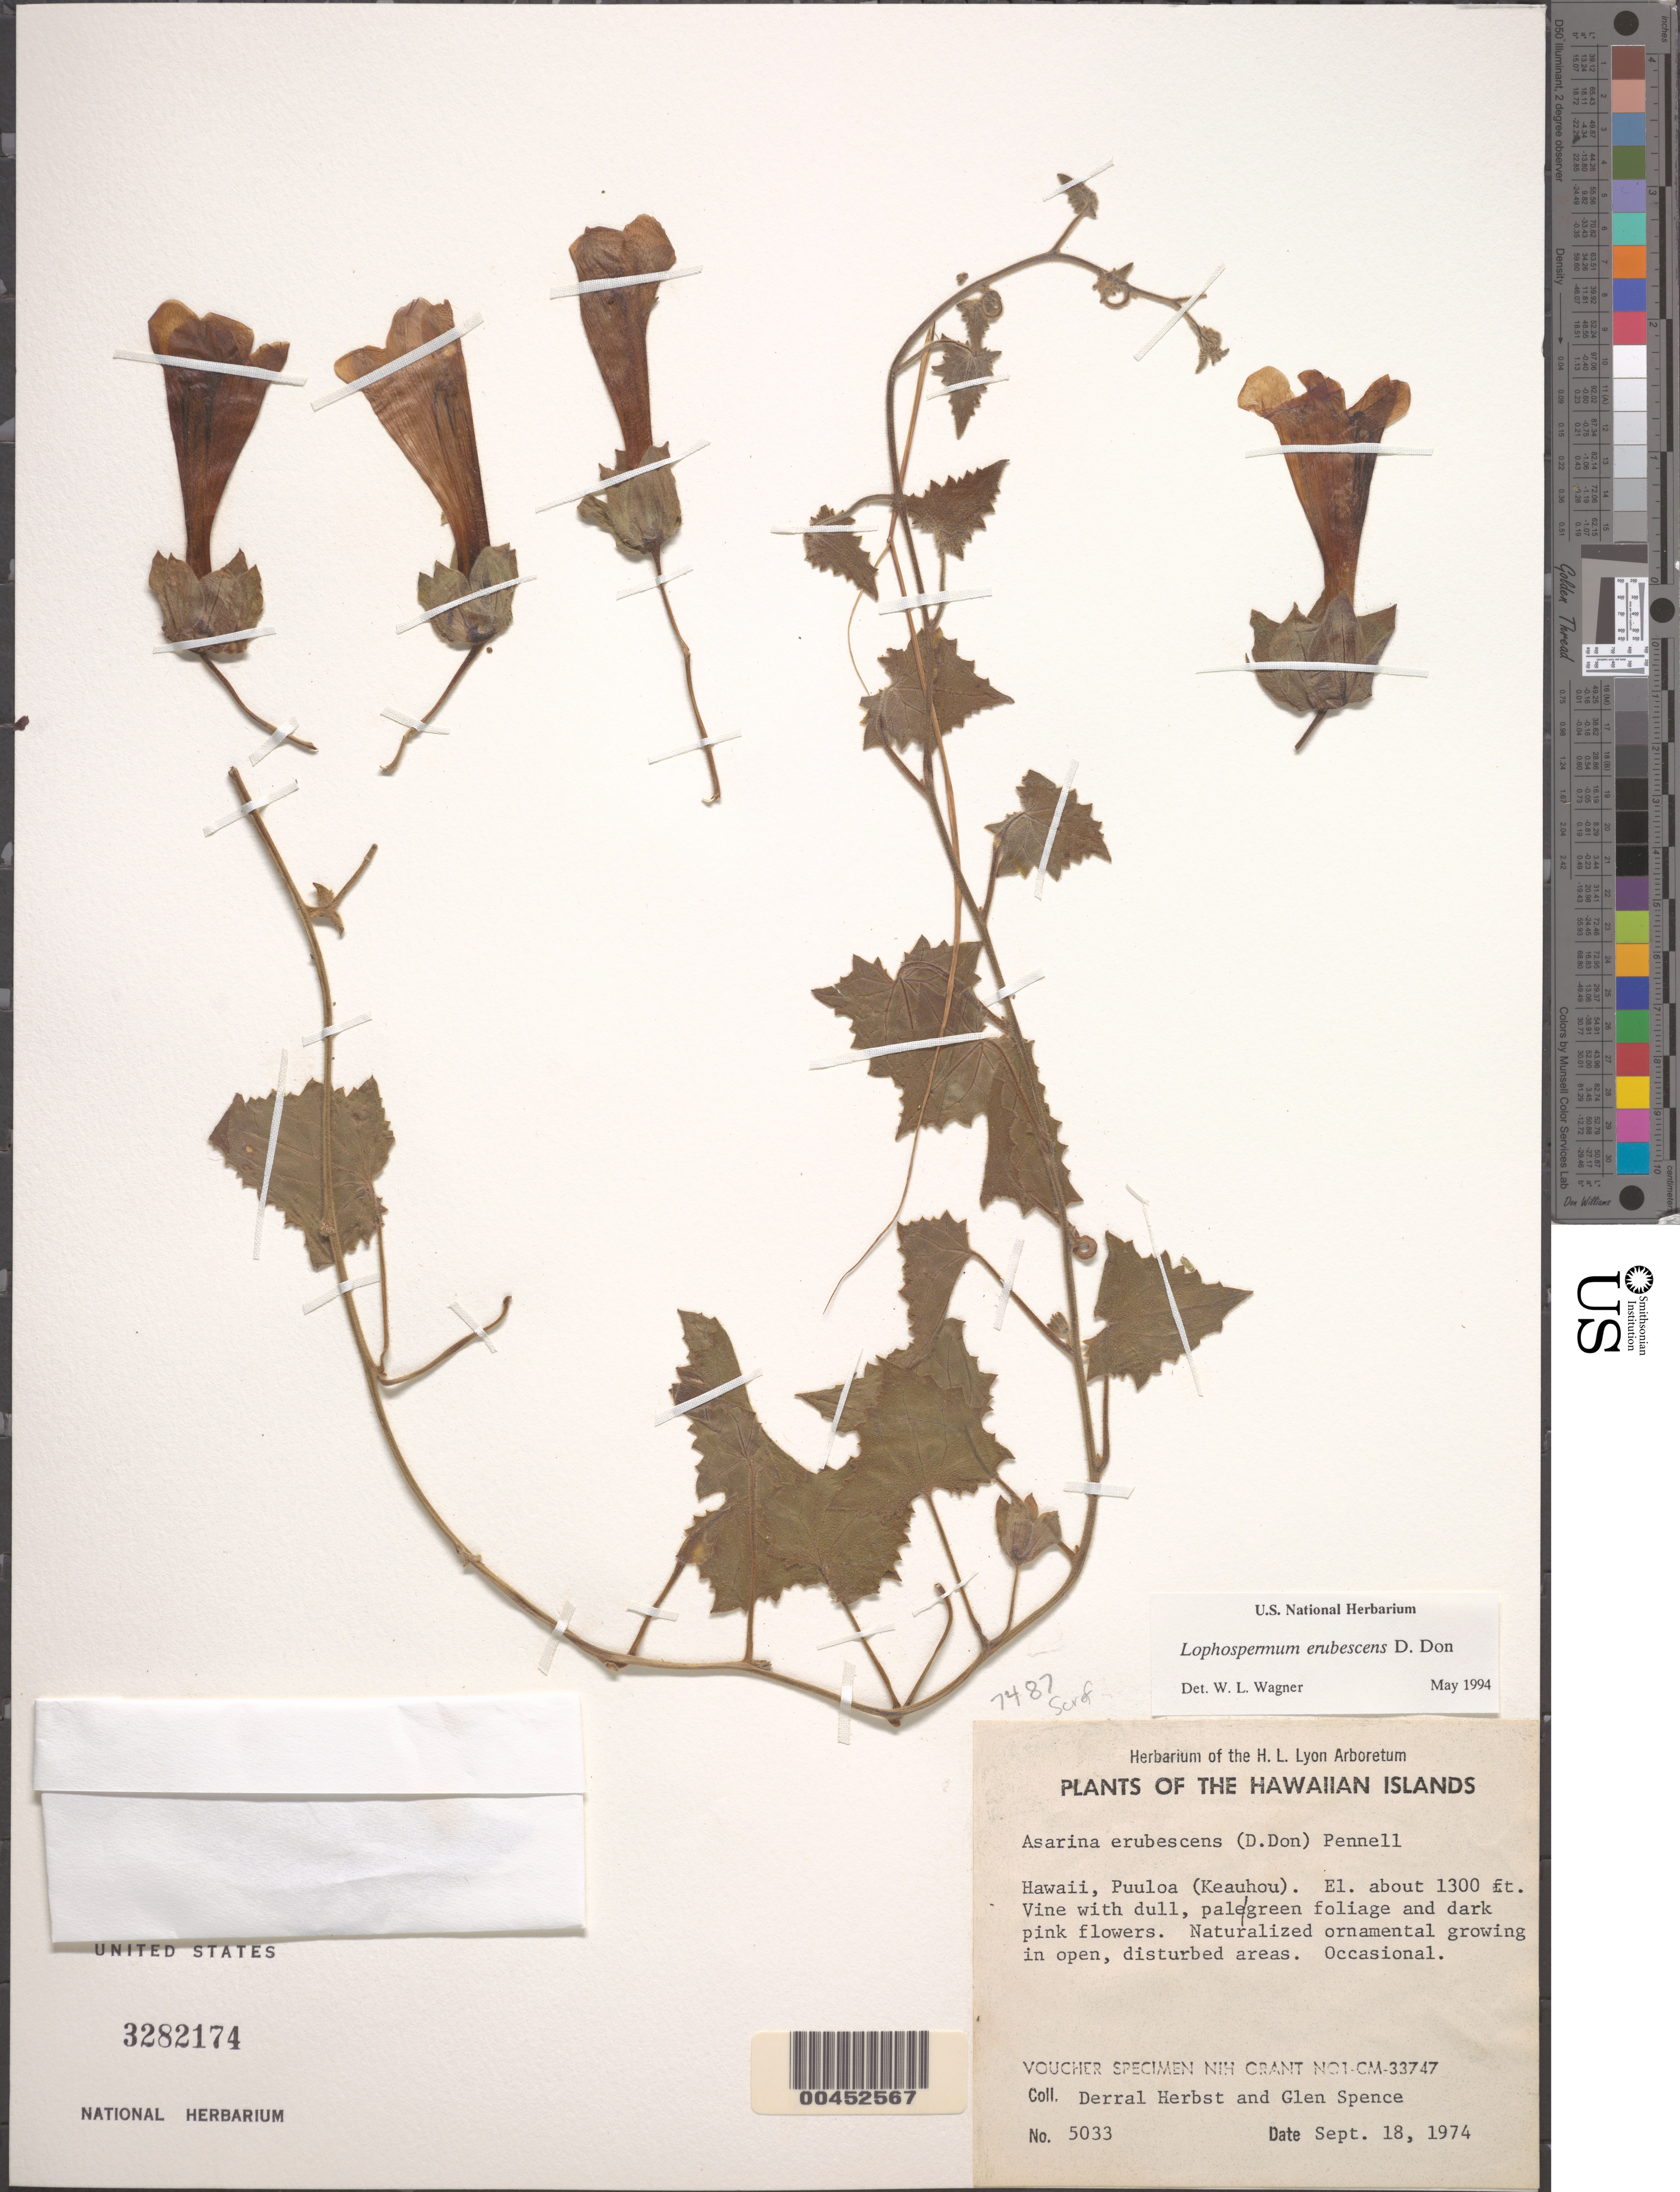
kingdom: Plantae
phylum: Tracheophyta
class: Magnoliopsida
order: Lamiales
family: Plantaginaceae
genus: Lophospermum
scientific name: Lophospermum erubescens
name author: D. Don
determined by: Wagner, W. L., (BOT), Smithsonian Institution - National Museum of Natural History (UNITED STATES)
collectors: D. R. Herbst & G. Spence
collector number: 5033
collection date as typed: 18 Sep 1974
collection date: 1974-09-18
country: United States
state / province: Hawaii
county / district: Hawaii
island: Hawaii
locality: Puuloa (Keauhou)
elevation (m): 396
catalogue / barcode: US 3282174